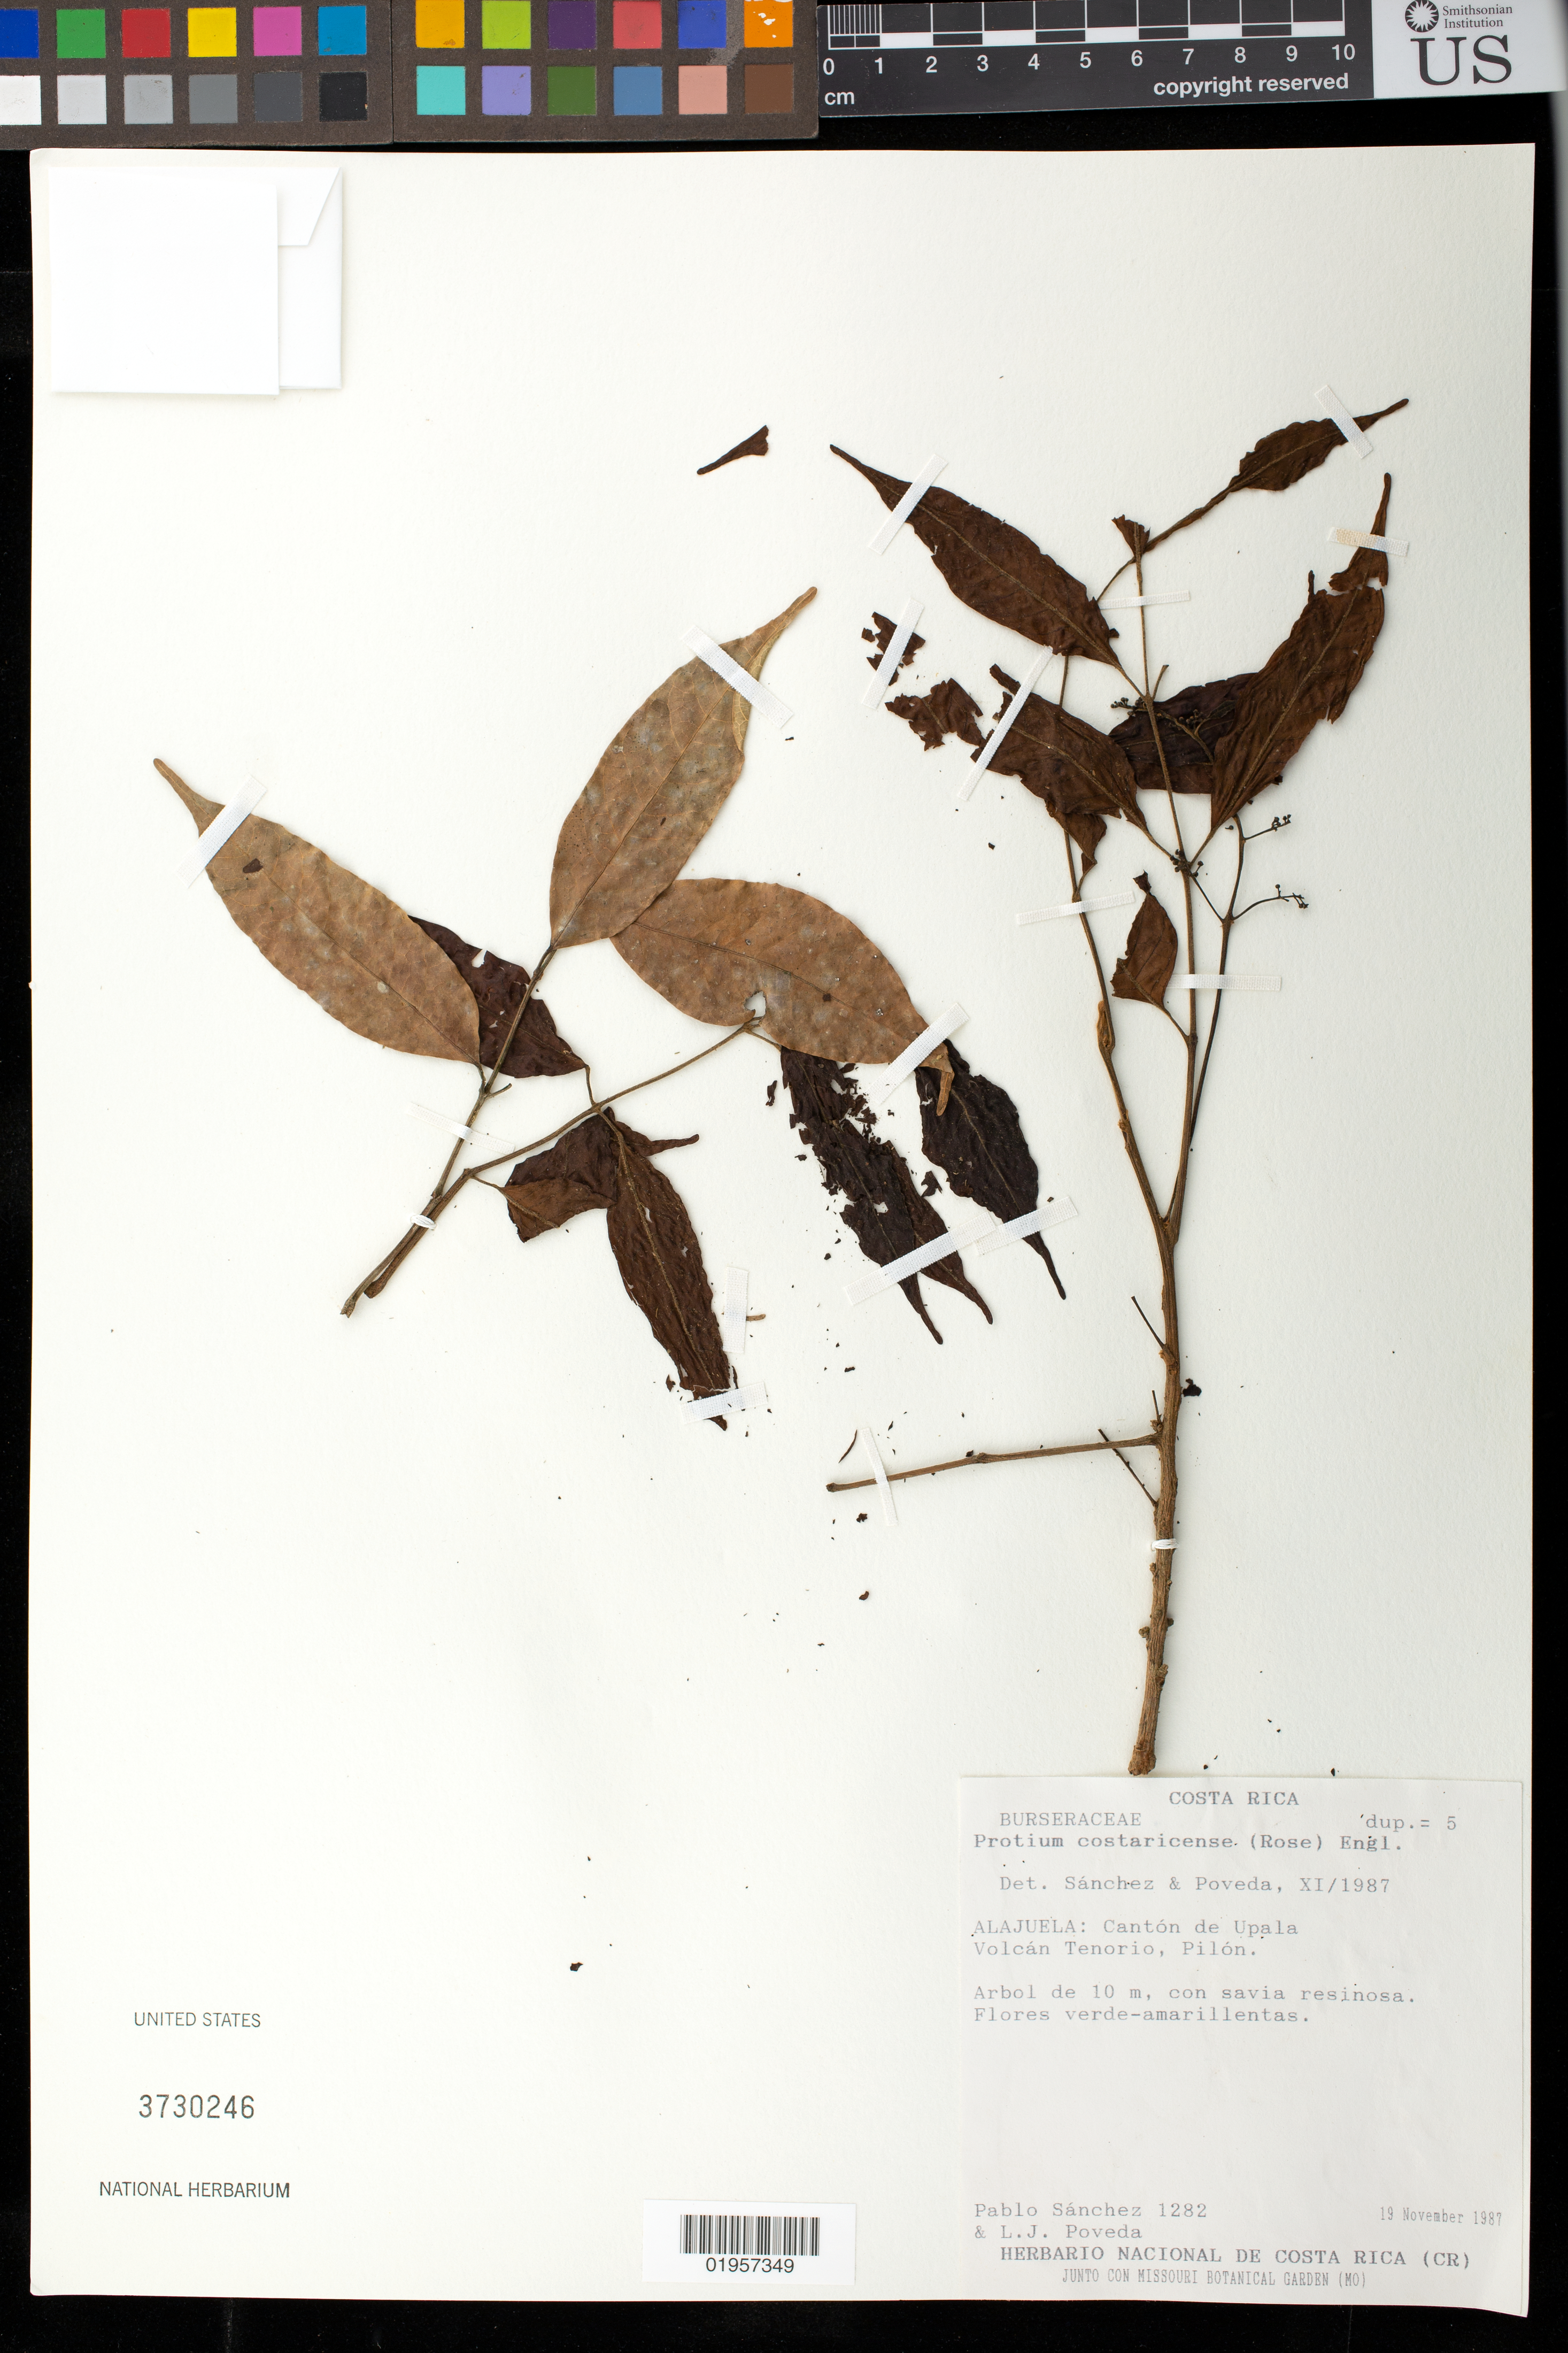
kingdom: Plantae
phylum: Tracheophyta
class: Magnoliopsida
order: Sapindales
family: Burseraceae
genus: Protium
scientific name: Protium costaricense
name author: (Rose) Engl.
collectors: P. Sánchez & L. J. Poveda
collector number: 1282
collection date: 1983-11-19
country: Costa Rica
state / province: Alajuela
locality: Canton de Upala, Volcan Tenorio, Pilon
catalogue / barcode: US 3730246